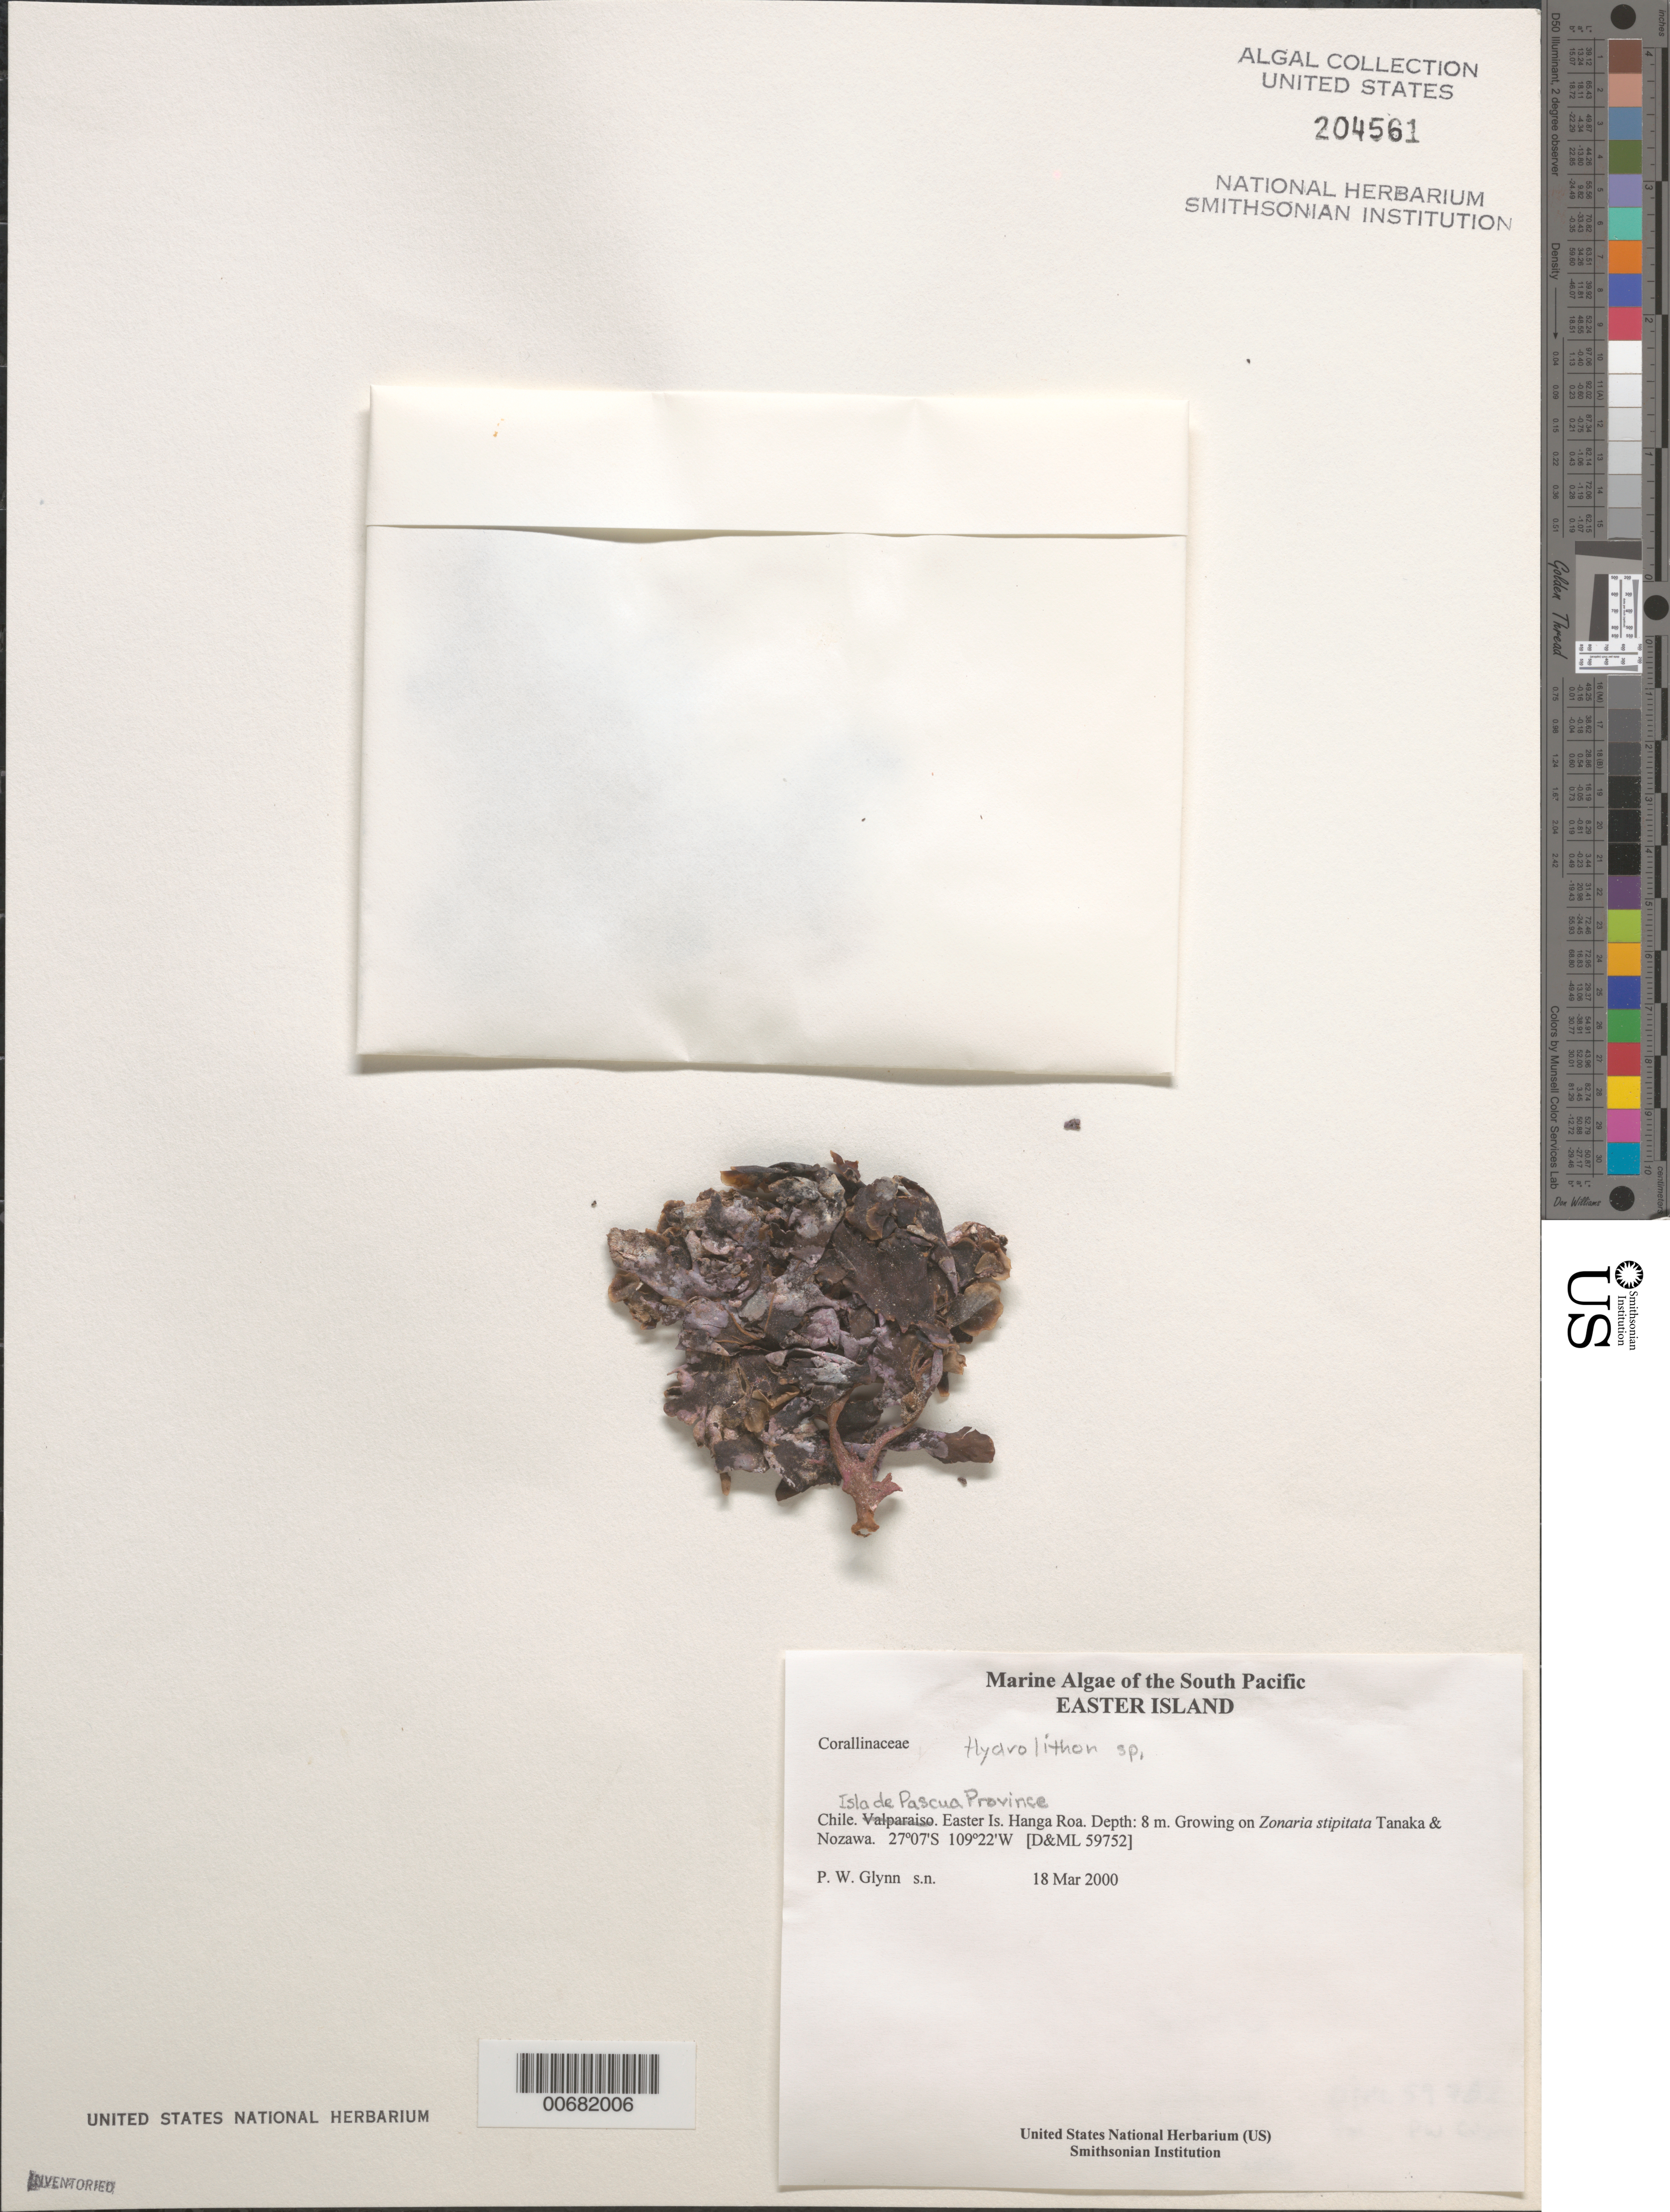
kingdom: Plantae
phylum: Rhodophyta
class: Florideophyceae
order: Corallinales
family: Hydrolithaceae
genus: Hydrolithon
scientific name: Hydrolithon boergesenii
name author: (Foslie) Foslie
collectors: P. Glynn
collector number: D&ML 59752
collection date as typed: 18 Mar 2000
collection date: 2000-03-18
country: Chile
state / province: Valparaíso (V)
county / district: Isla de Pascua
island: Pascua [Easter]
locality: Hanga Roa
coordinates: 27 07' S, 109 22' W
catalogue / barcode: US 204561